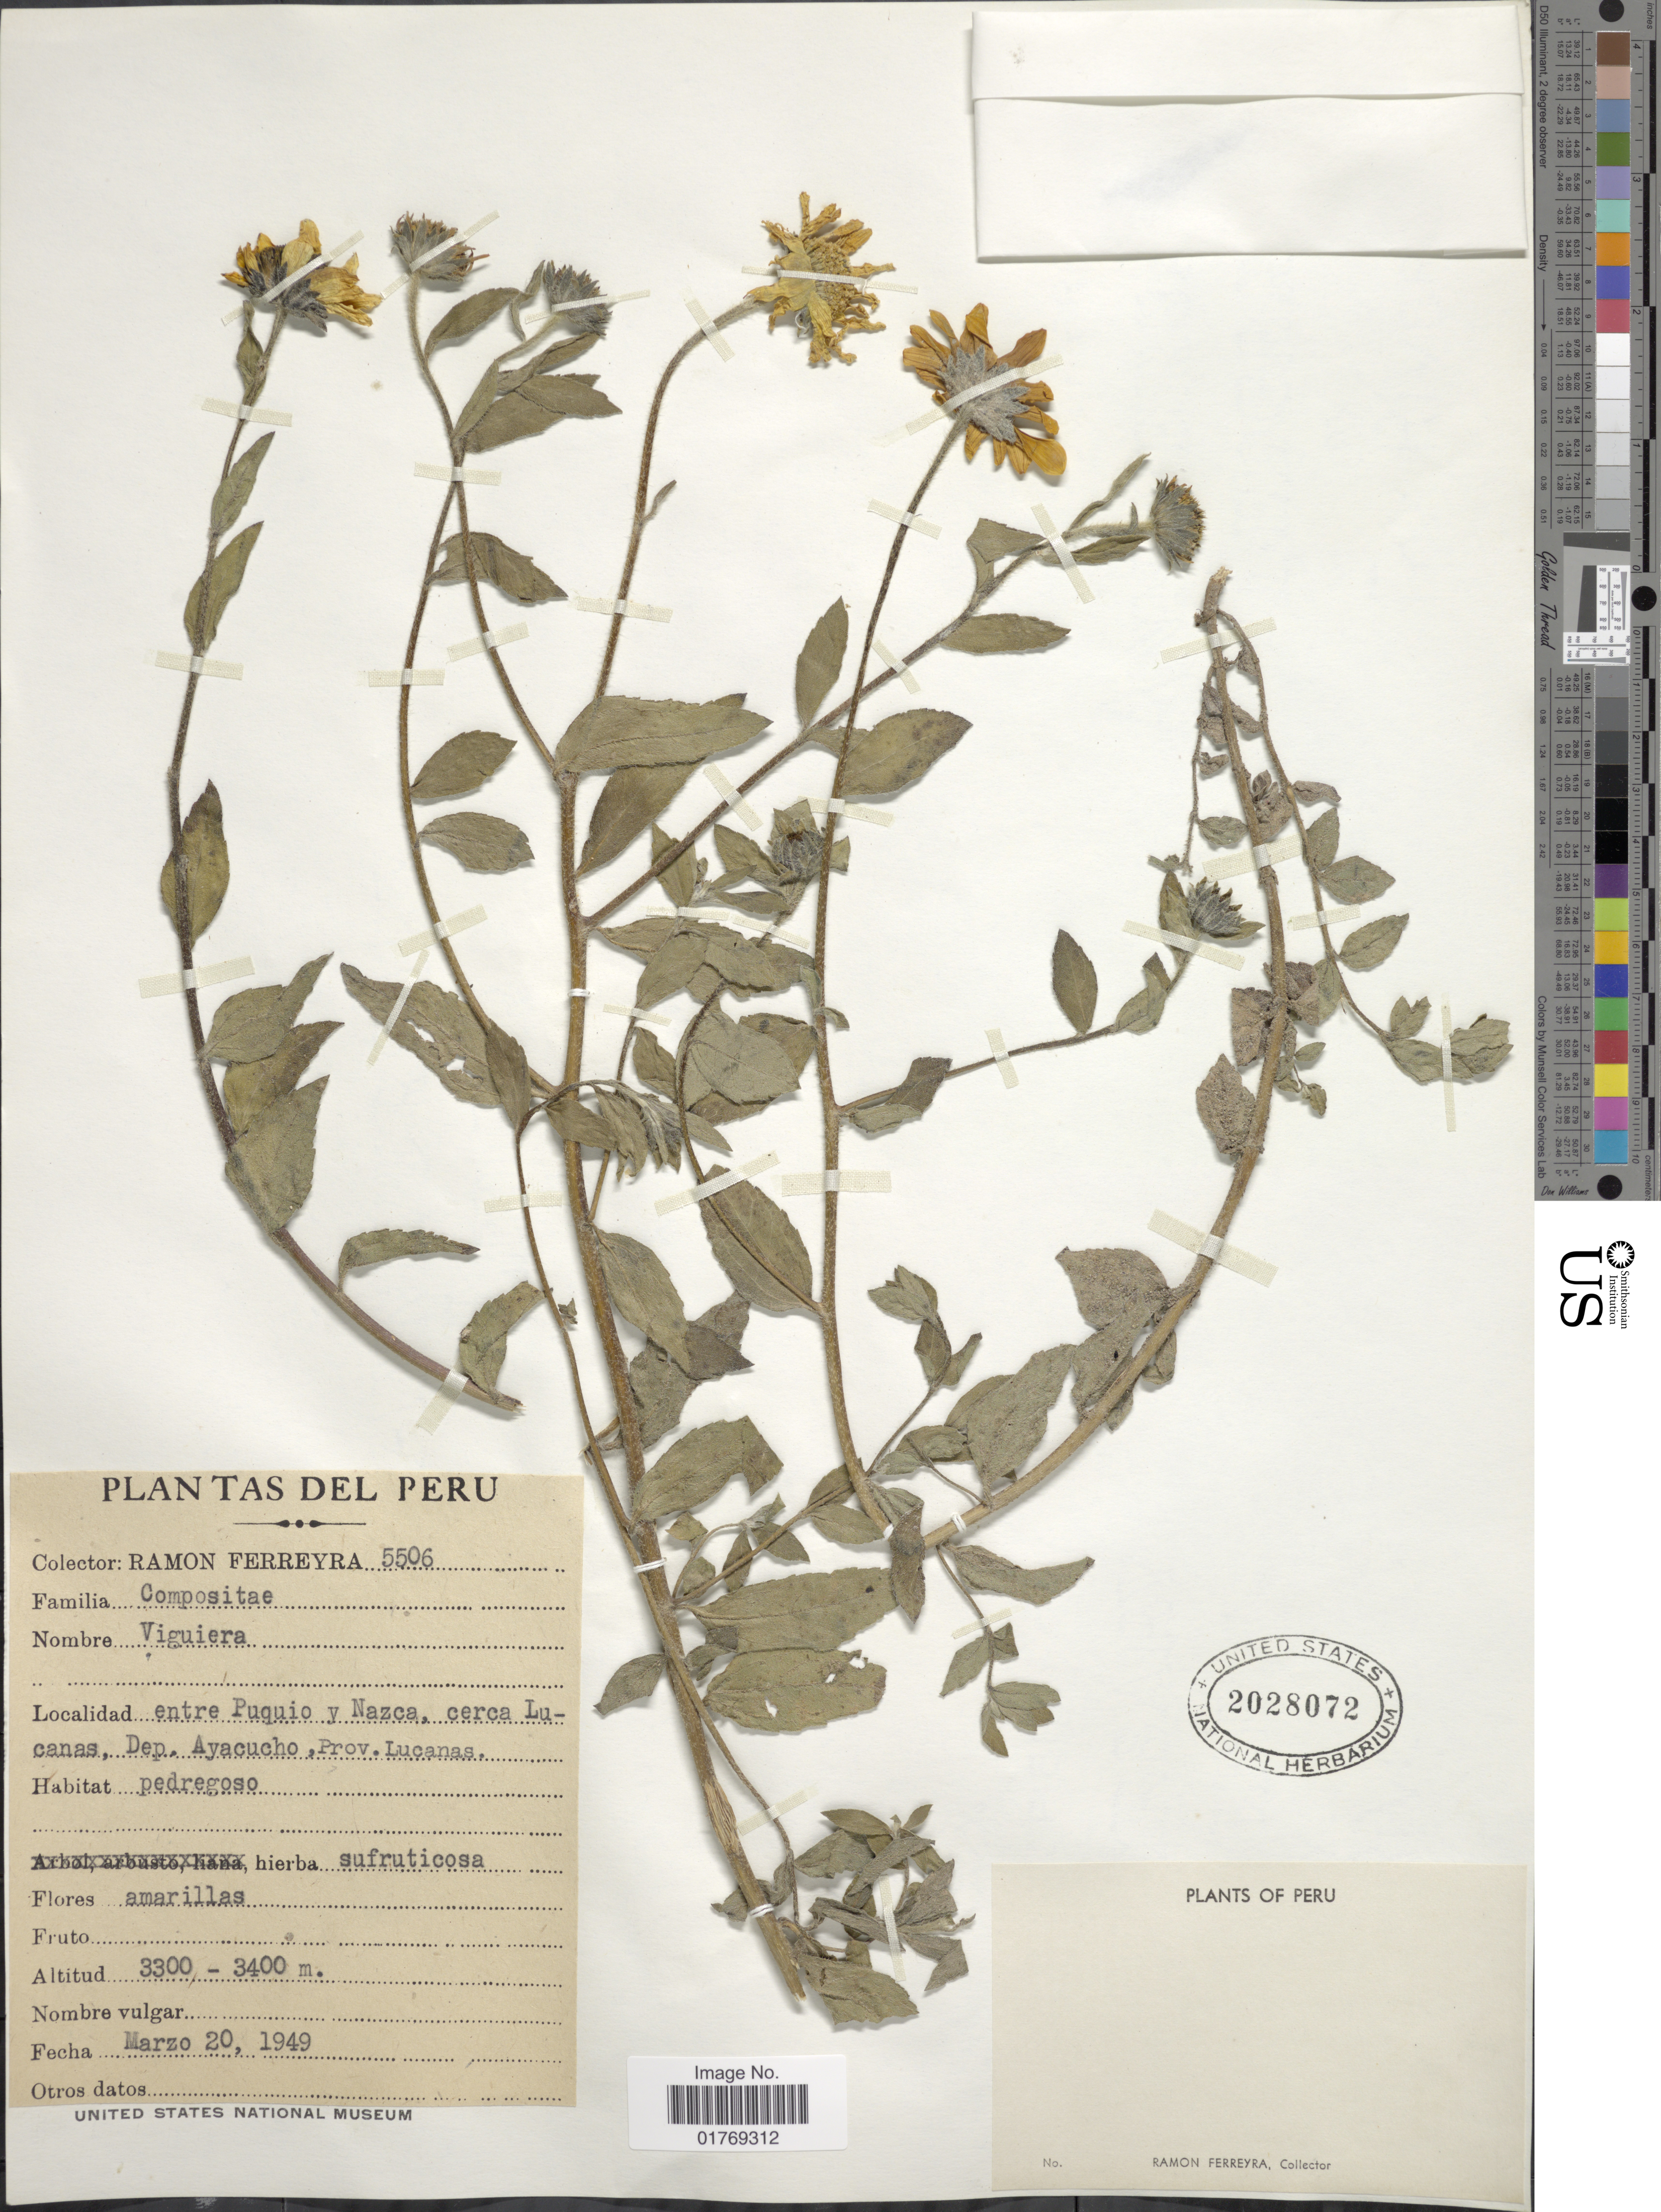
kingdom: Plantae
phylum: Tracheophyta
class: Magnoliopsida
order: Asterales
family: Asteraceae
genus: Viguiera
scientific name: Viguiera sp.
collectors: R. A. Ferreyra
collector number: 5506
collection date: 1949-03-20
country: Peru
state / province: Ayacucho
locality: Entre Puquio y Nazca, cerca Lucanas, Dep. Ayacucho. Prov. Lucanas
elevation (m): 3300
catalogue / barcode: US 2028072